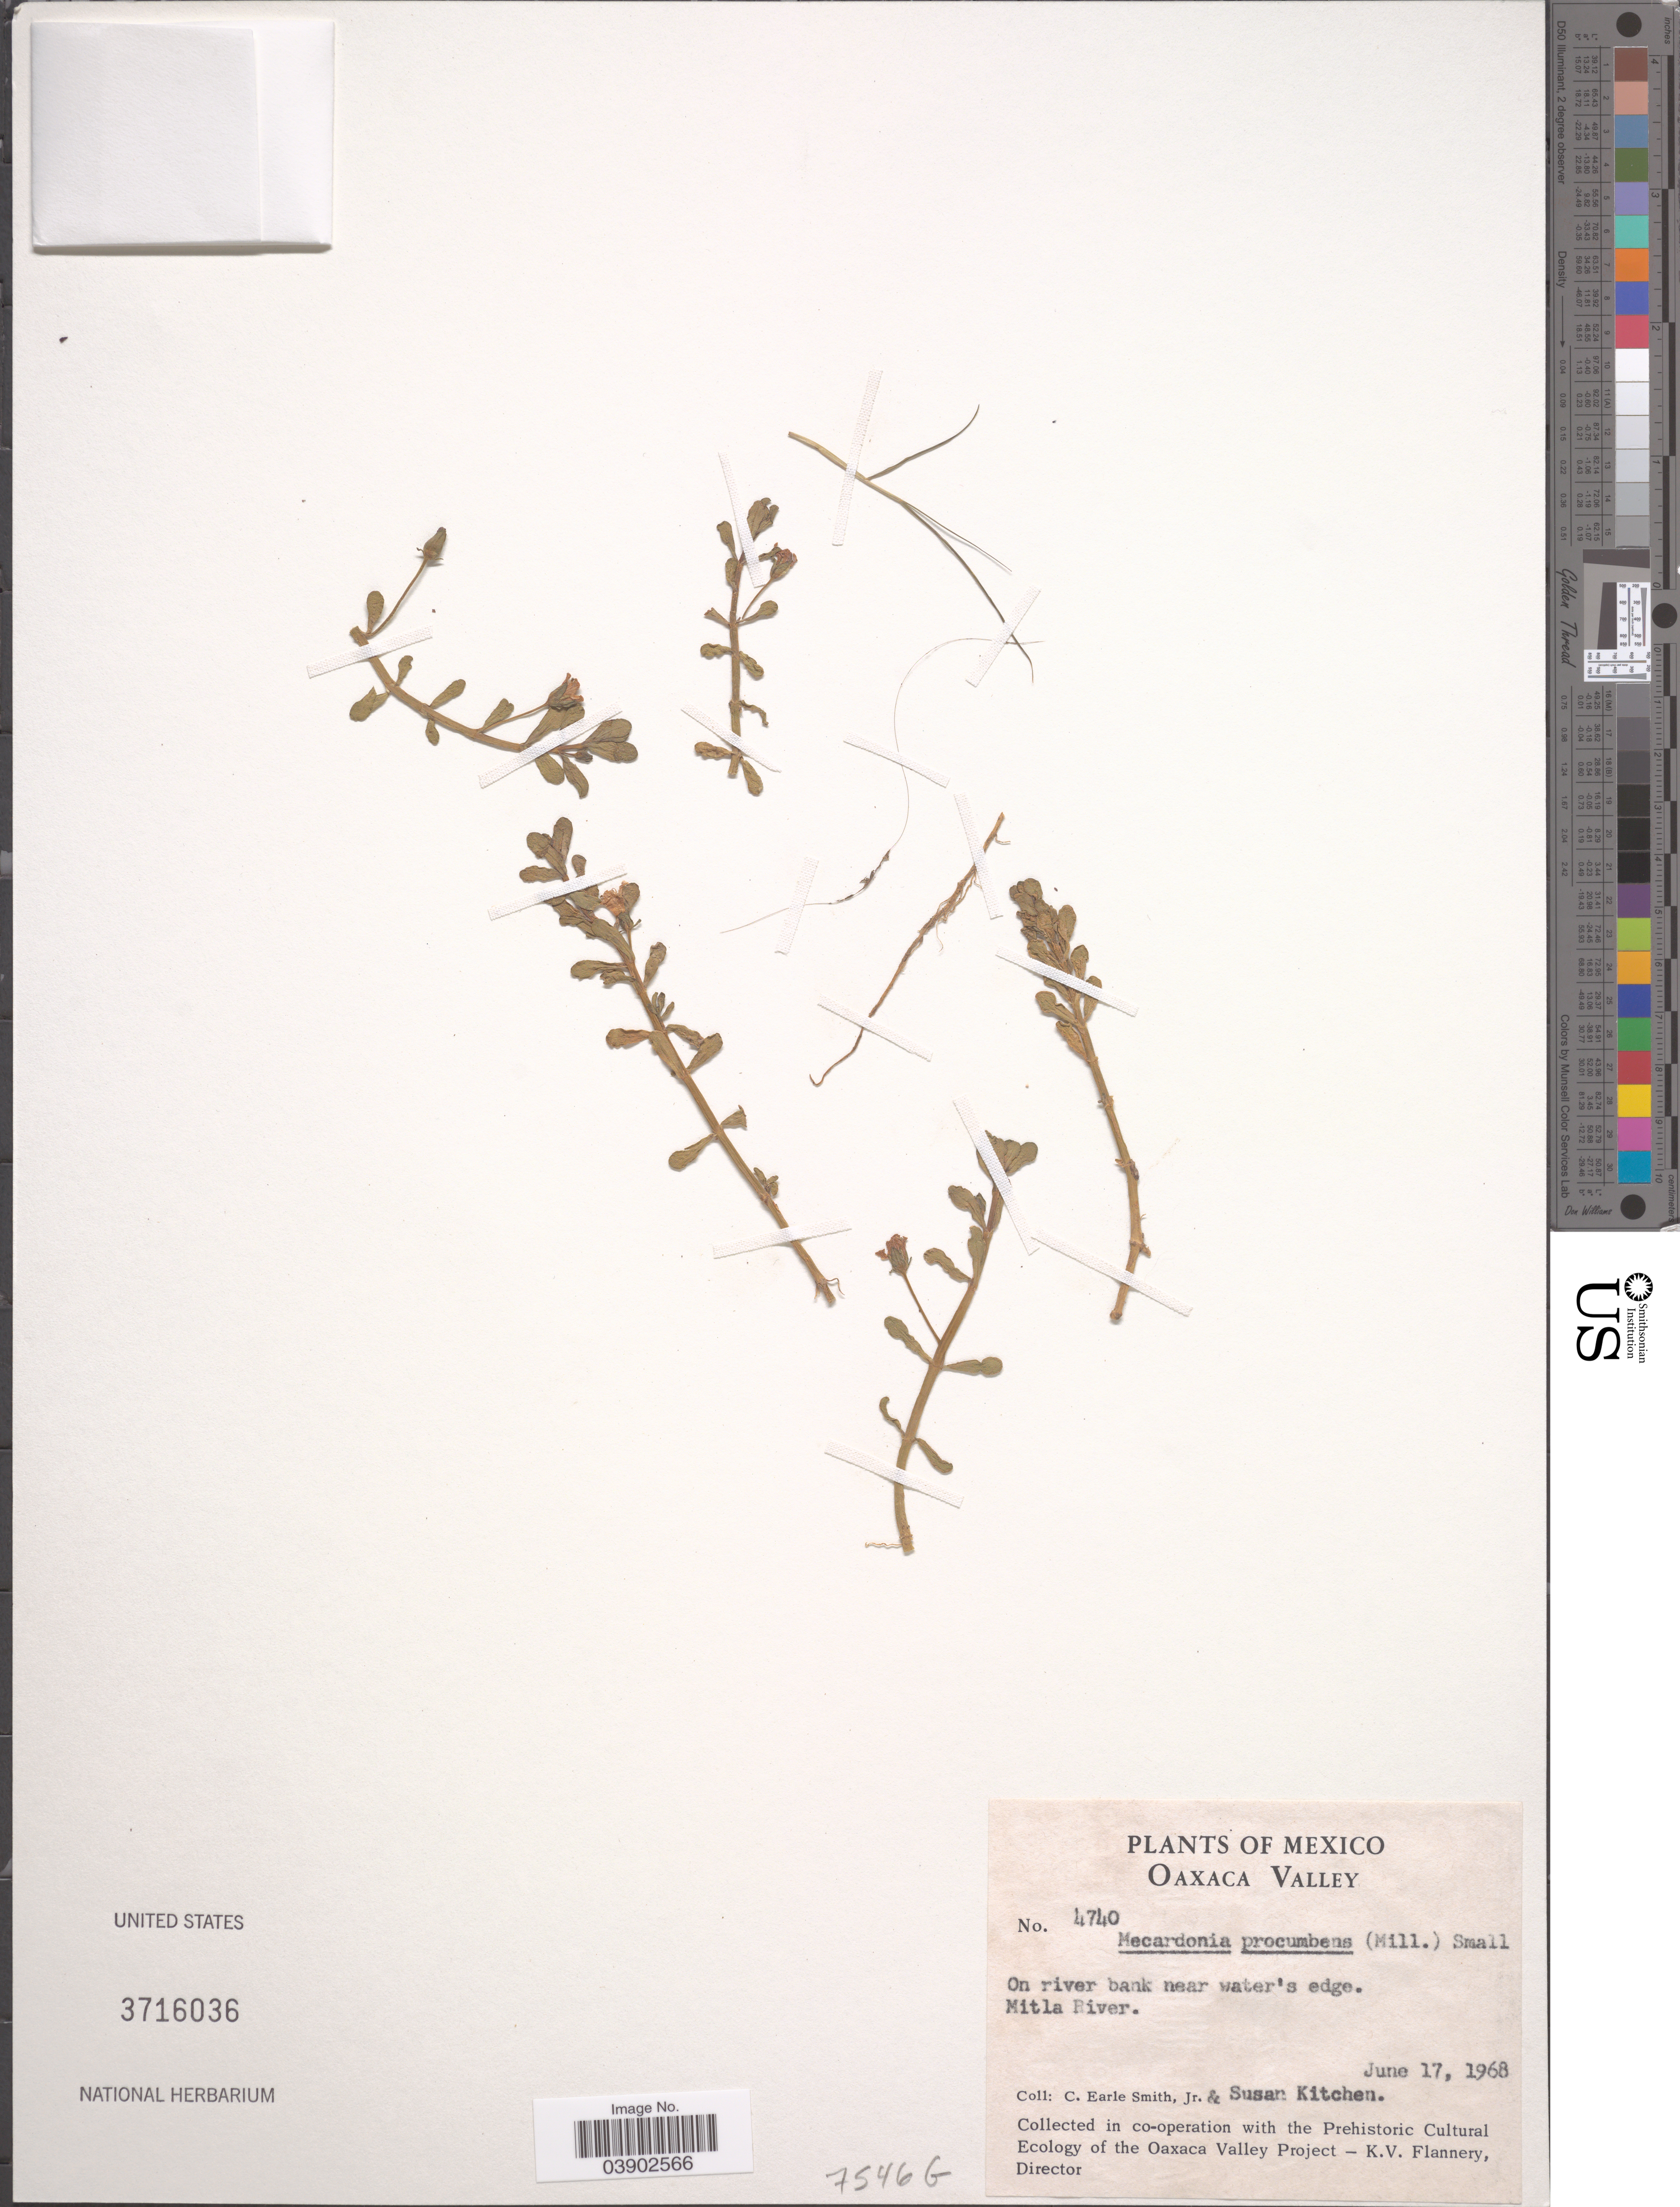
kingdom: Plantae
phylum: Tracheophyta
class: Magnoliopsida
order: Lamiales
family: Plantaginaceae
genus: Mecardonia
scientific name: Mecardonia procumbens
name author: (Mill.) Small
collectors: C. E. Smith Jr. & S. Kitchen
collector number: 4740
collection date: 1968-06-17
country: Mexico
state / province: Oaxaca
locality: Oaxaca Valley. On river bank near water's edge. Mitla River.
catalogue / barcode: US 3716036